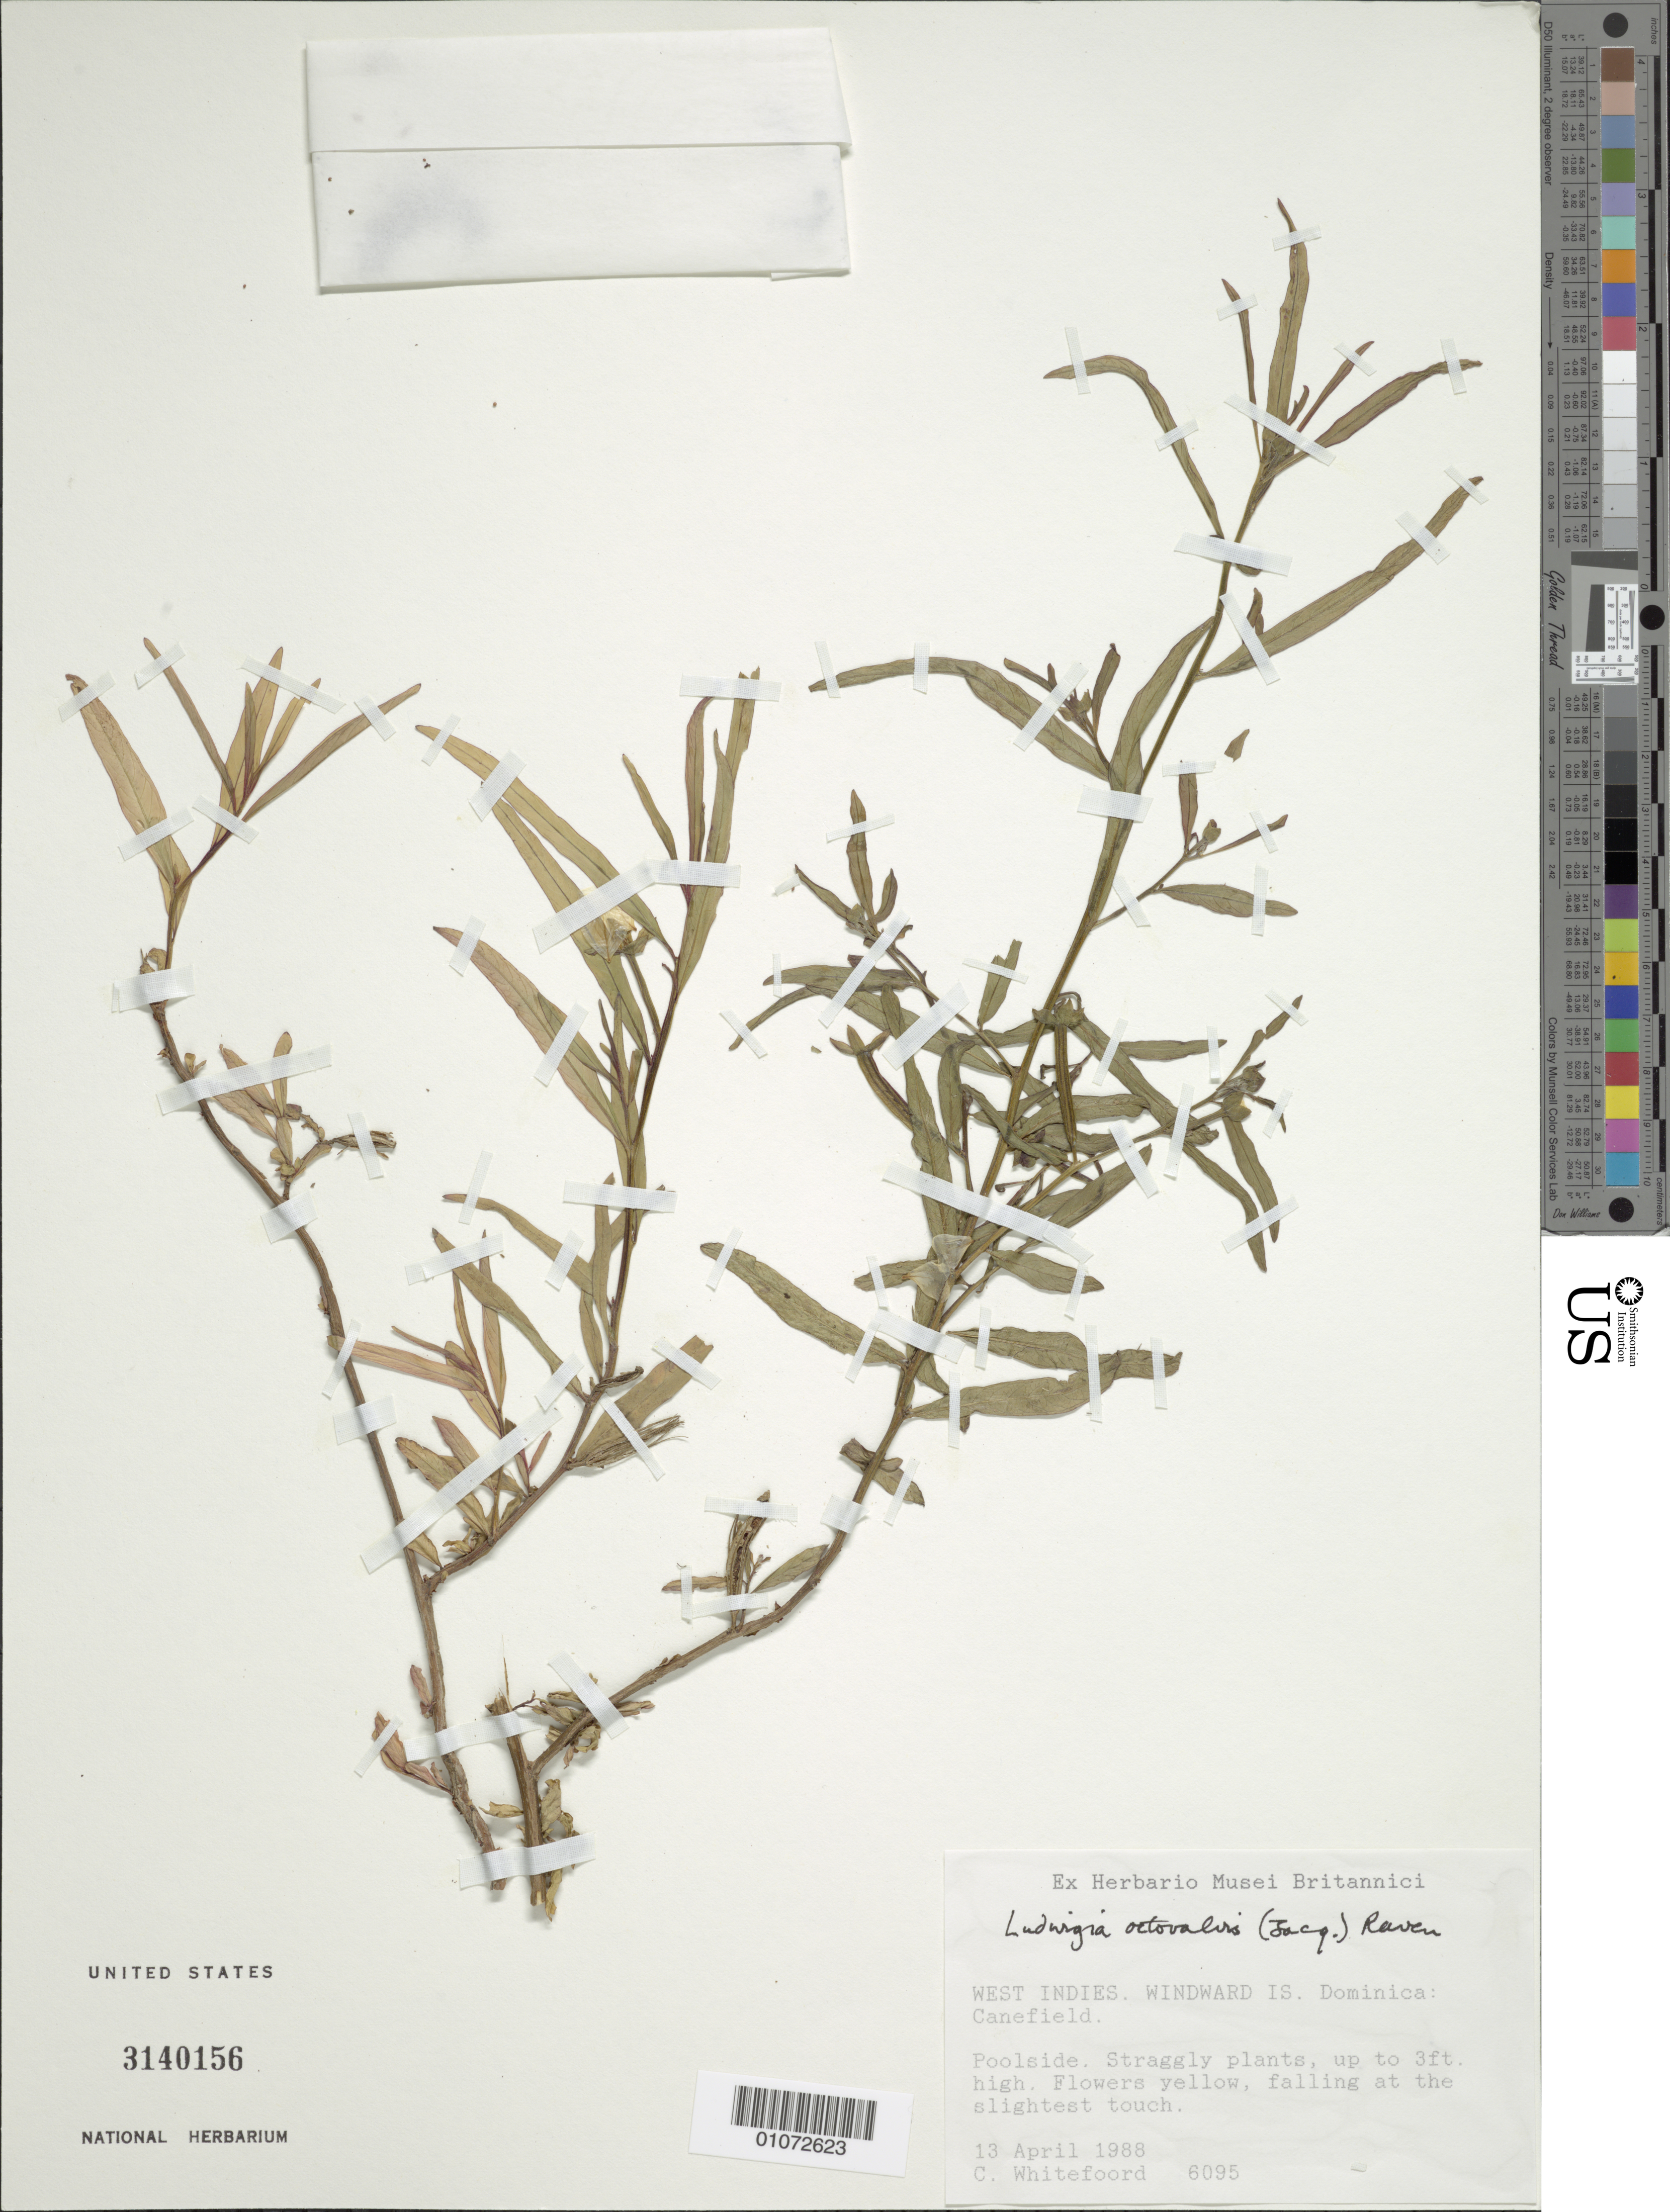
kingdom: Plantae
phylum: Tracheophyta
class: Magnoliopsida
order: Myrtales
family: Onagraceae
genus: Ludwigia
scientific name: Ludwigia octovalvis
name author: (Jacq.) P.H. Raven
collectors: C. Whitefoord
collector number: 6095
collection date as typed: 13 Apr 1988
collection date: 1988-04-13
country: Dominica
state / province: St. Paul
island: Dominica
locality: Canefield, poolside.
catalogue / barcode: US 3140156